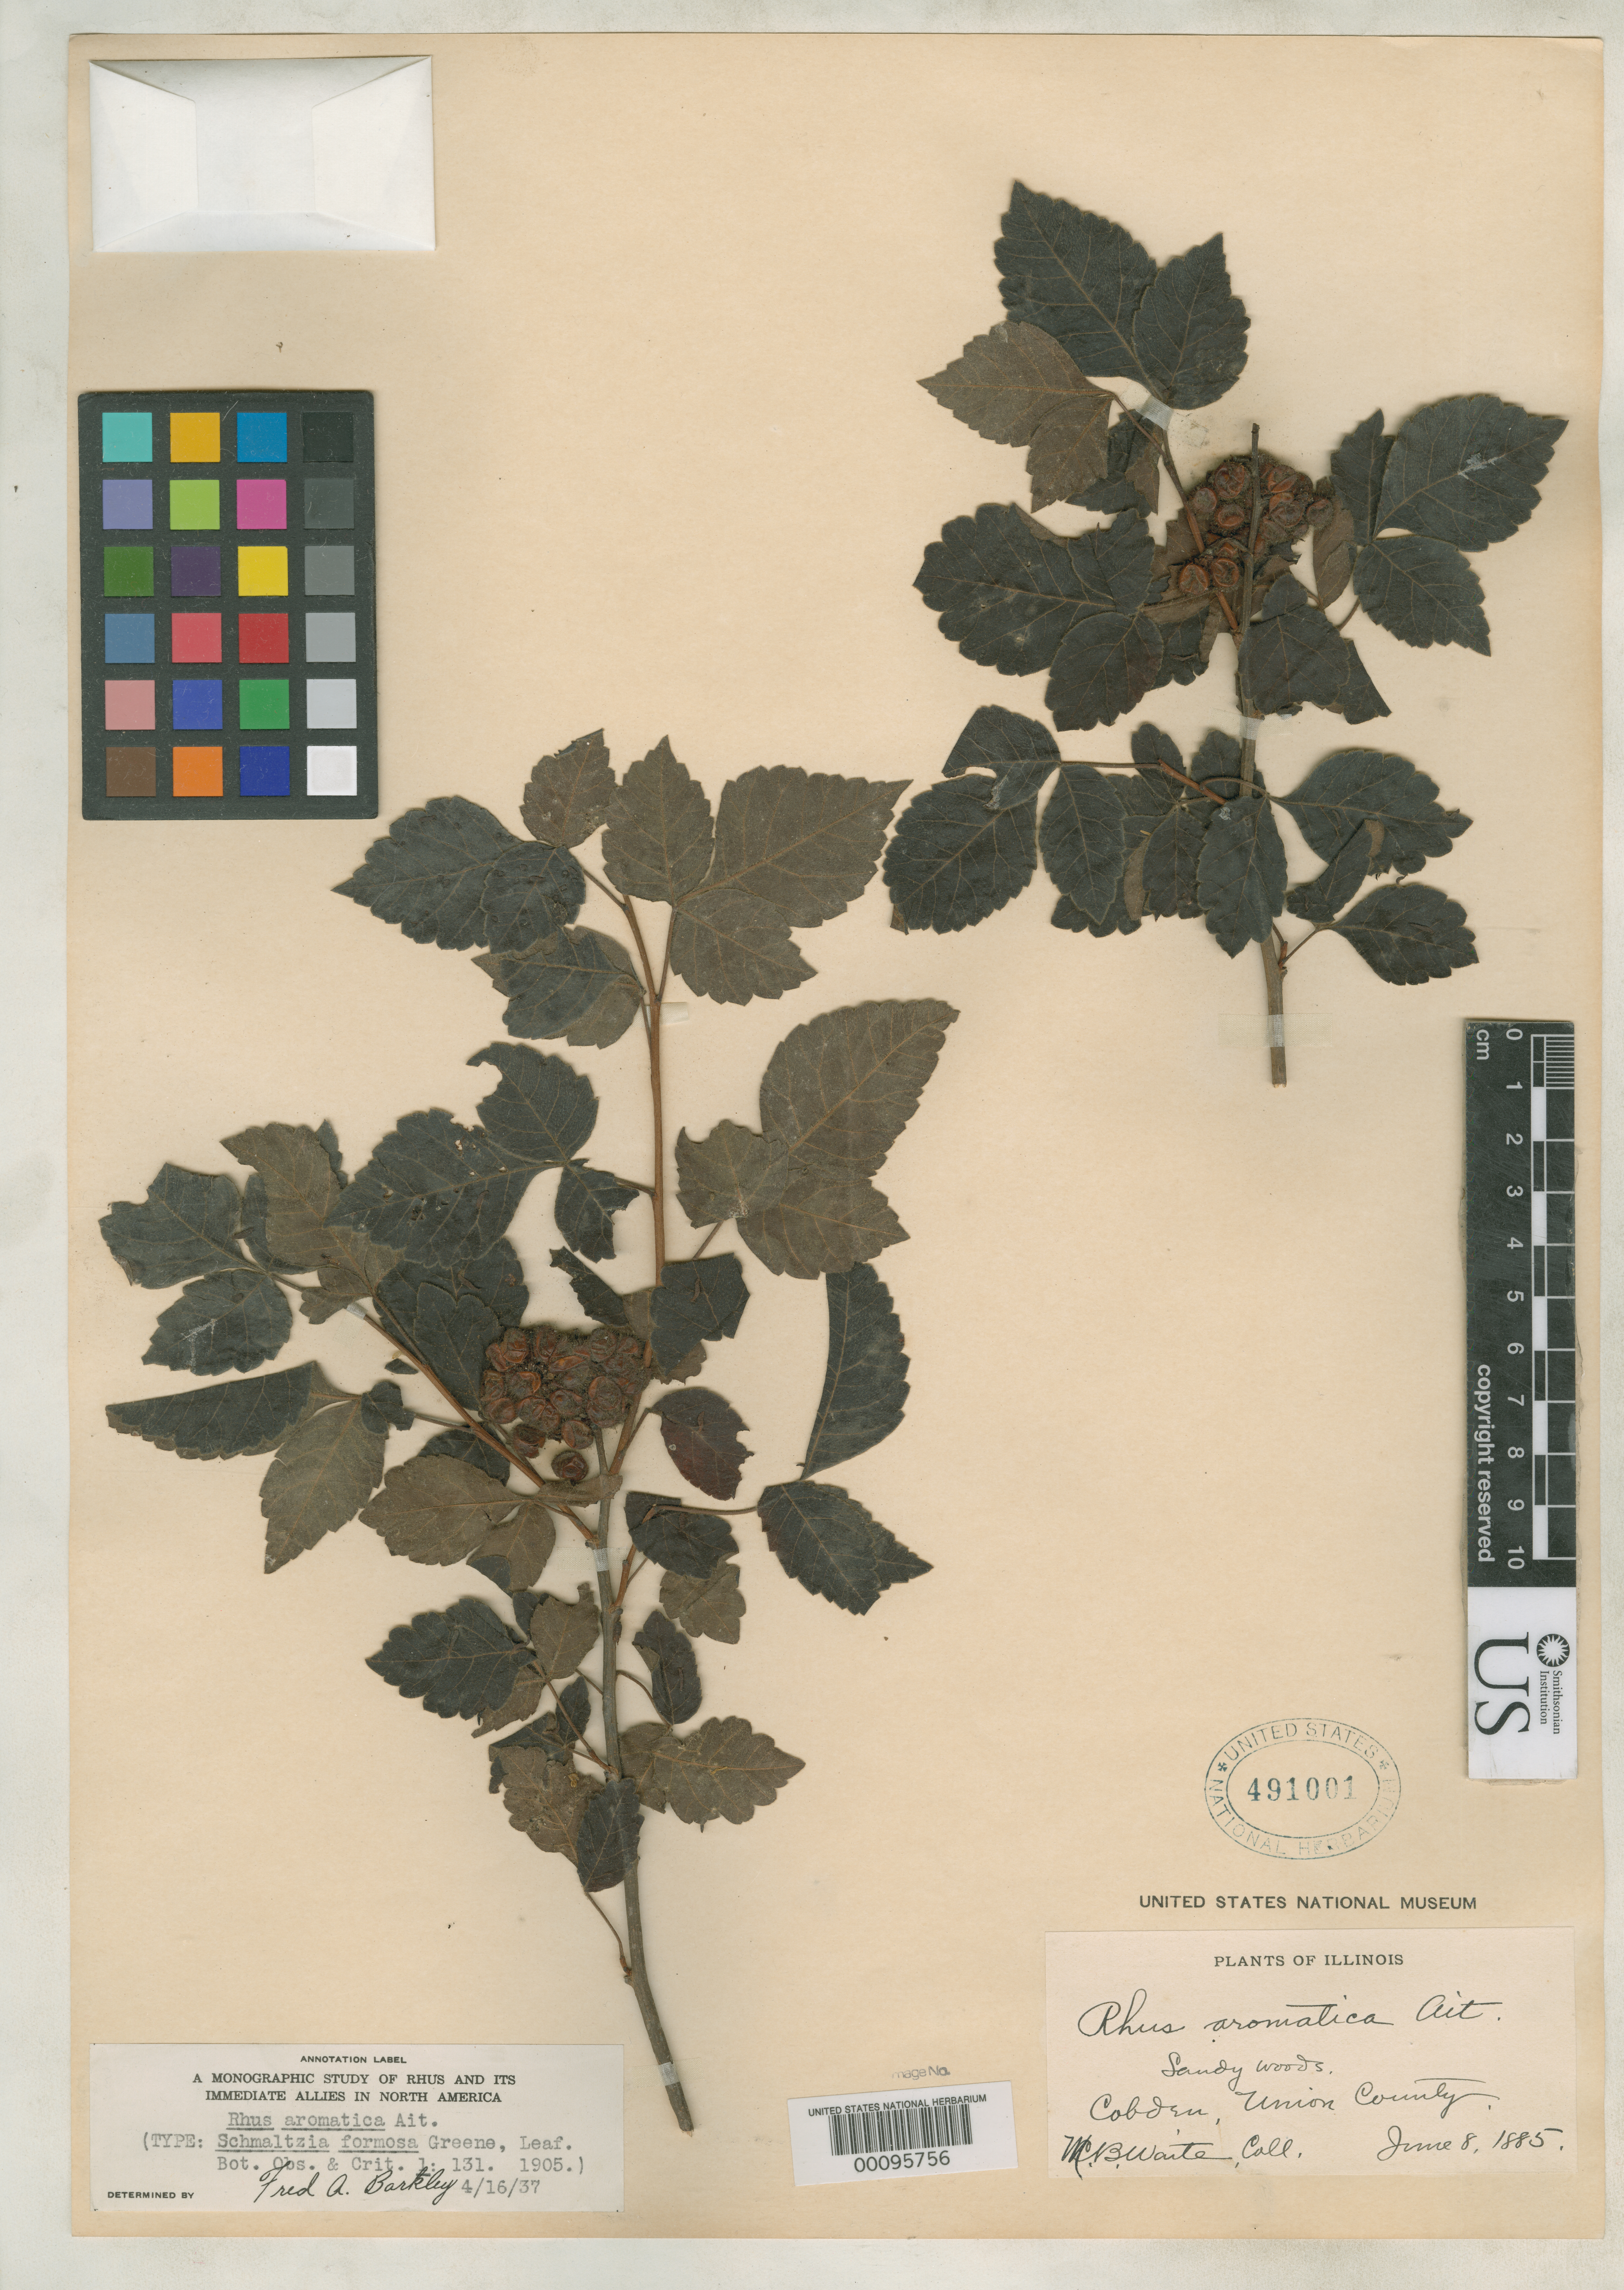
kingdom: Plantae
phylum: Tracheophyta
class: Magnoliopsida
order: Sapindales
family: Anacardiaceae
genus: Schmaltzia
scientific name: Schmaltzia formosa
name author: Greene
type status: Isotype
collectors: M. B. Waite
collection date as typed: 08 Jun 1885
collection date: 1885-06-08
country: United States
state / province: Illinois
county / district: Union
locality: Cobden.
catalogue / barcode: US 491001